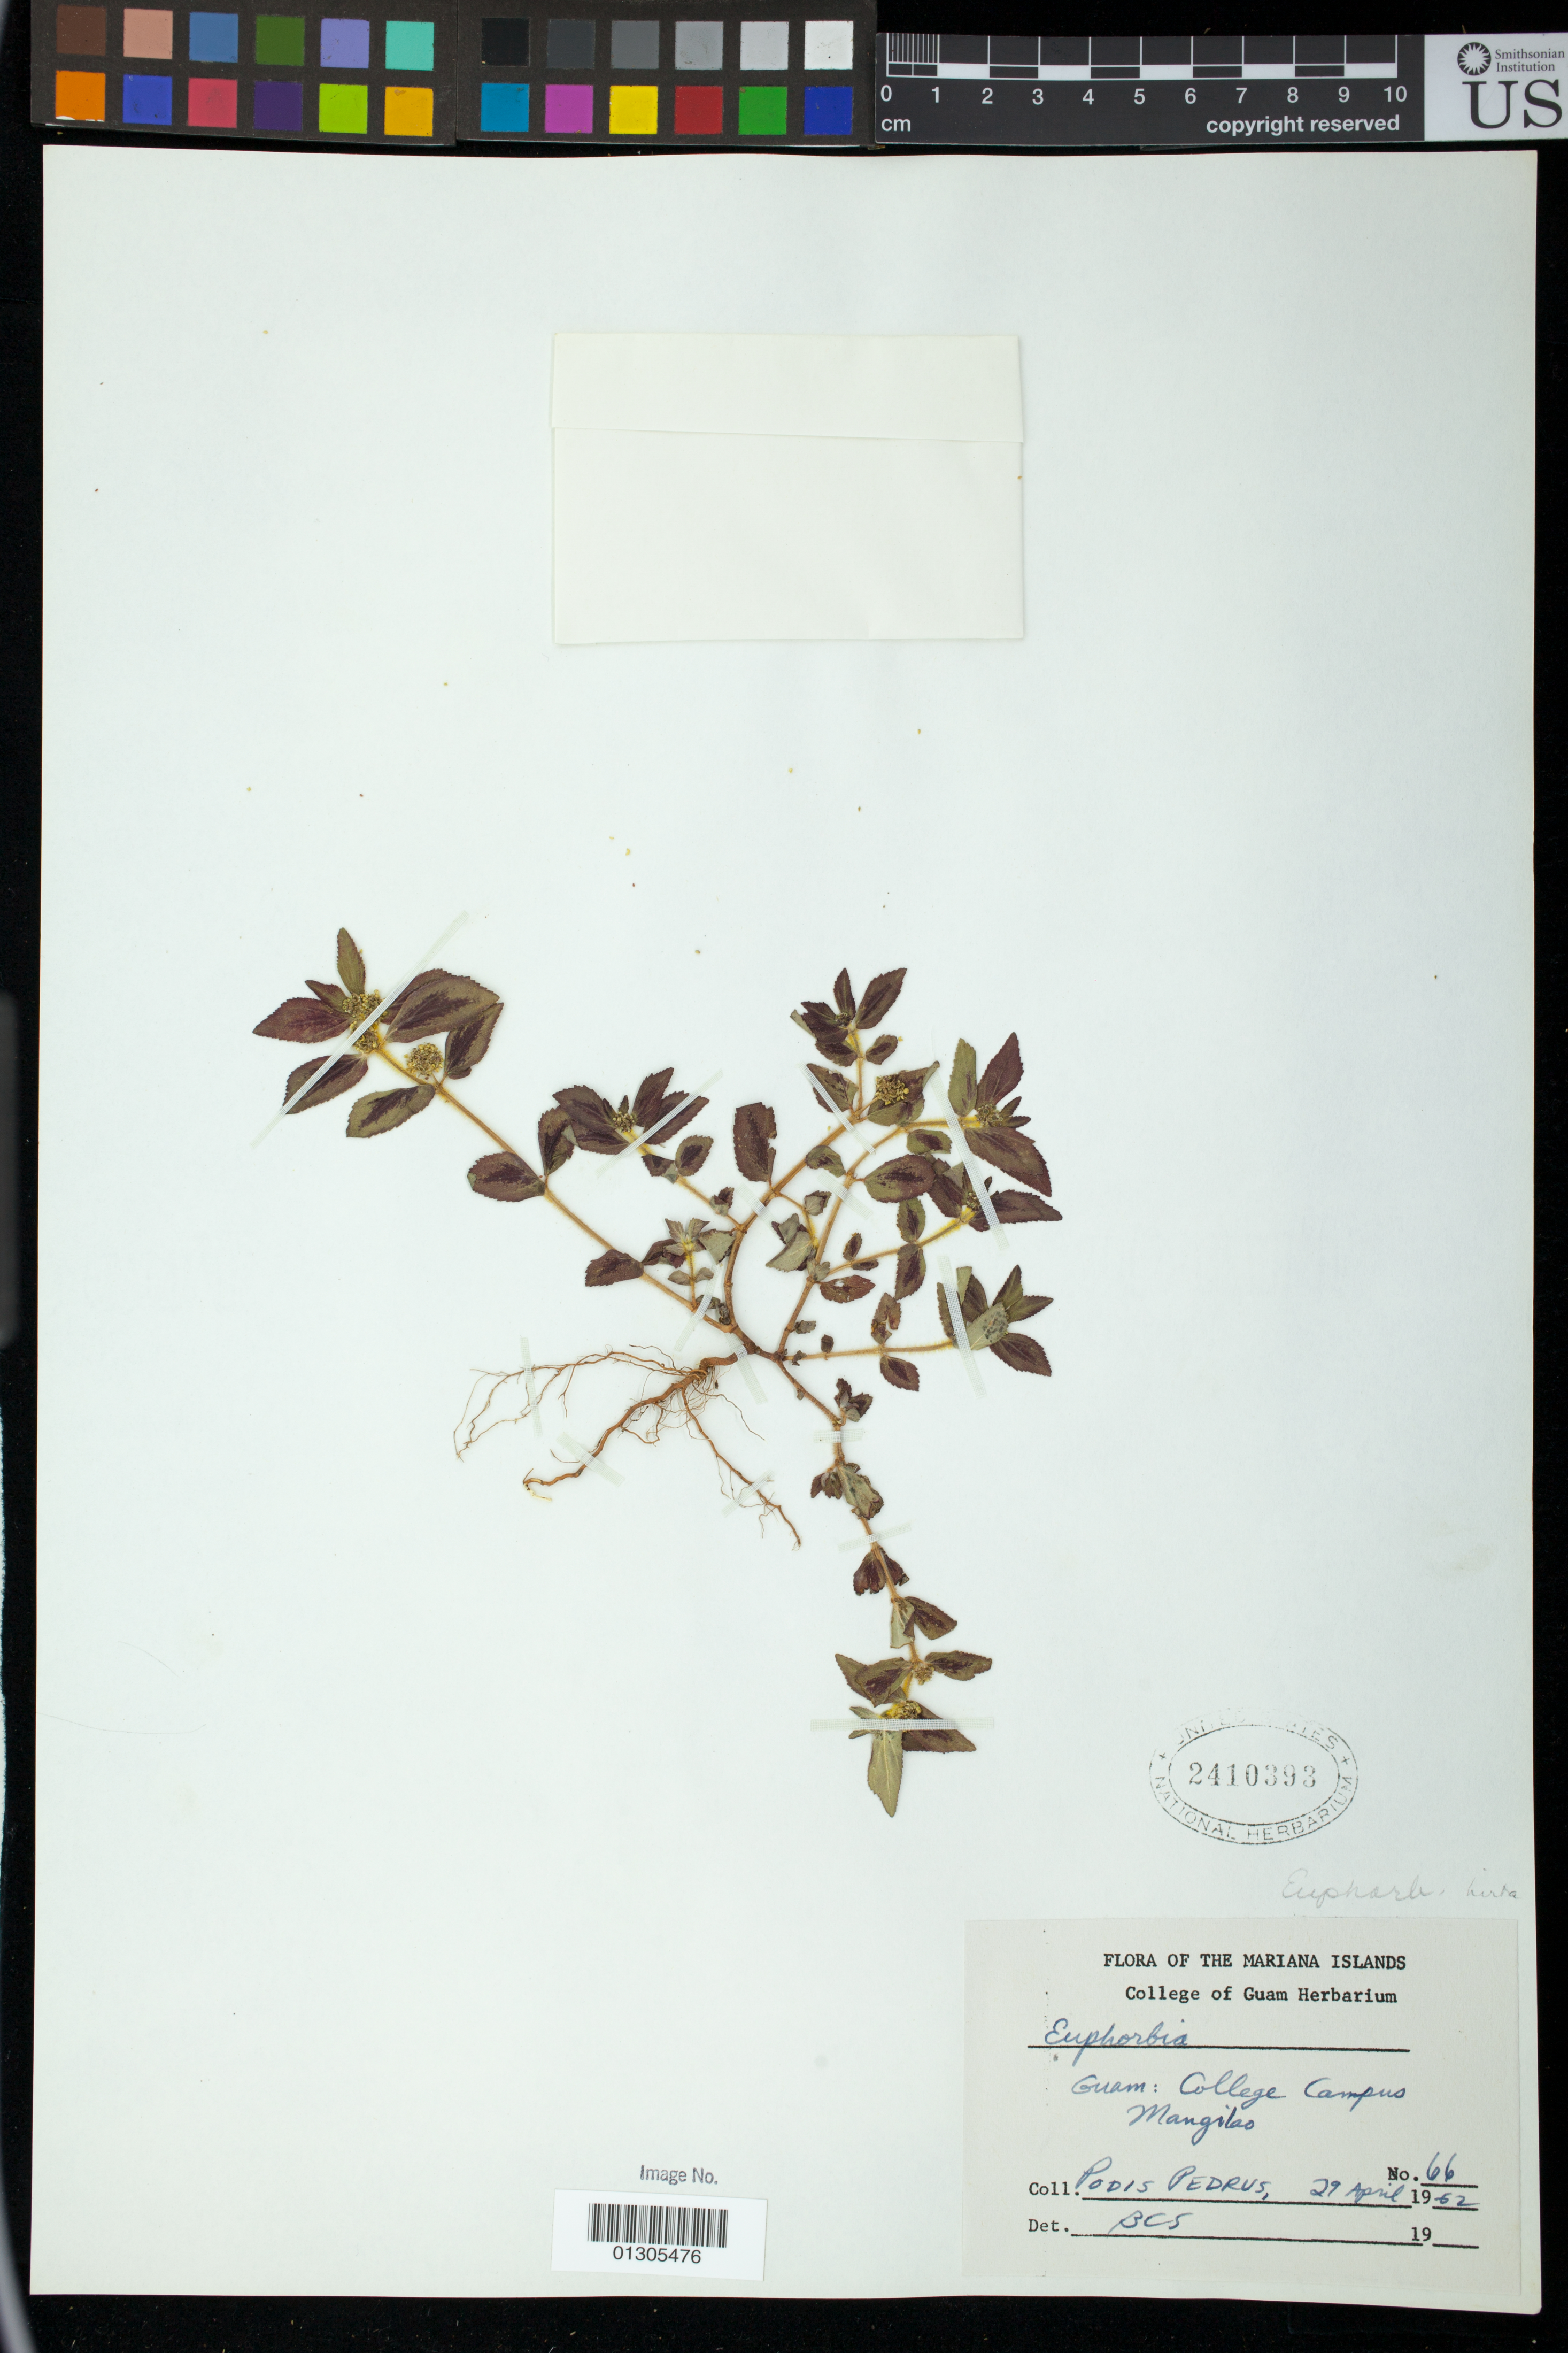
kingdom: Plantae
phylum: Tracheophyta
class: Magnoliopsida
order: Malpighiales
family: Euphorbiaceae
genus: Euphorbia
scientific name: Euphorbia hirta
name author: L.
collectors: P. Pedrus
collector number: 66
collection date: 1962-04-29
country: Guam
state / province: Mangilao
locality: College Campus Mangilao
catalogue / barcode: US 2410393